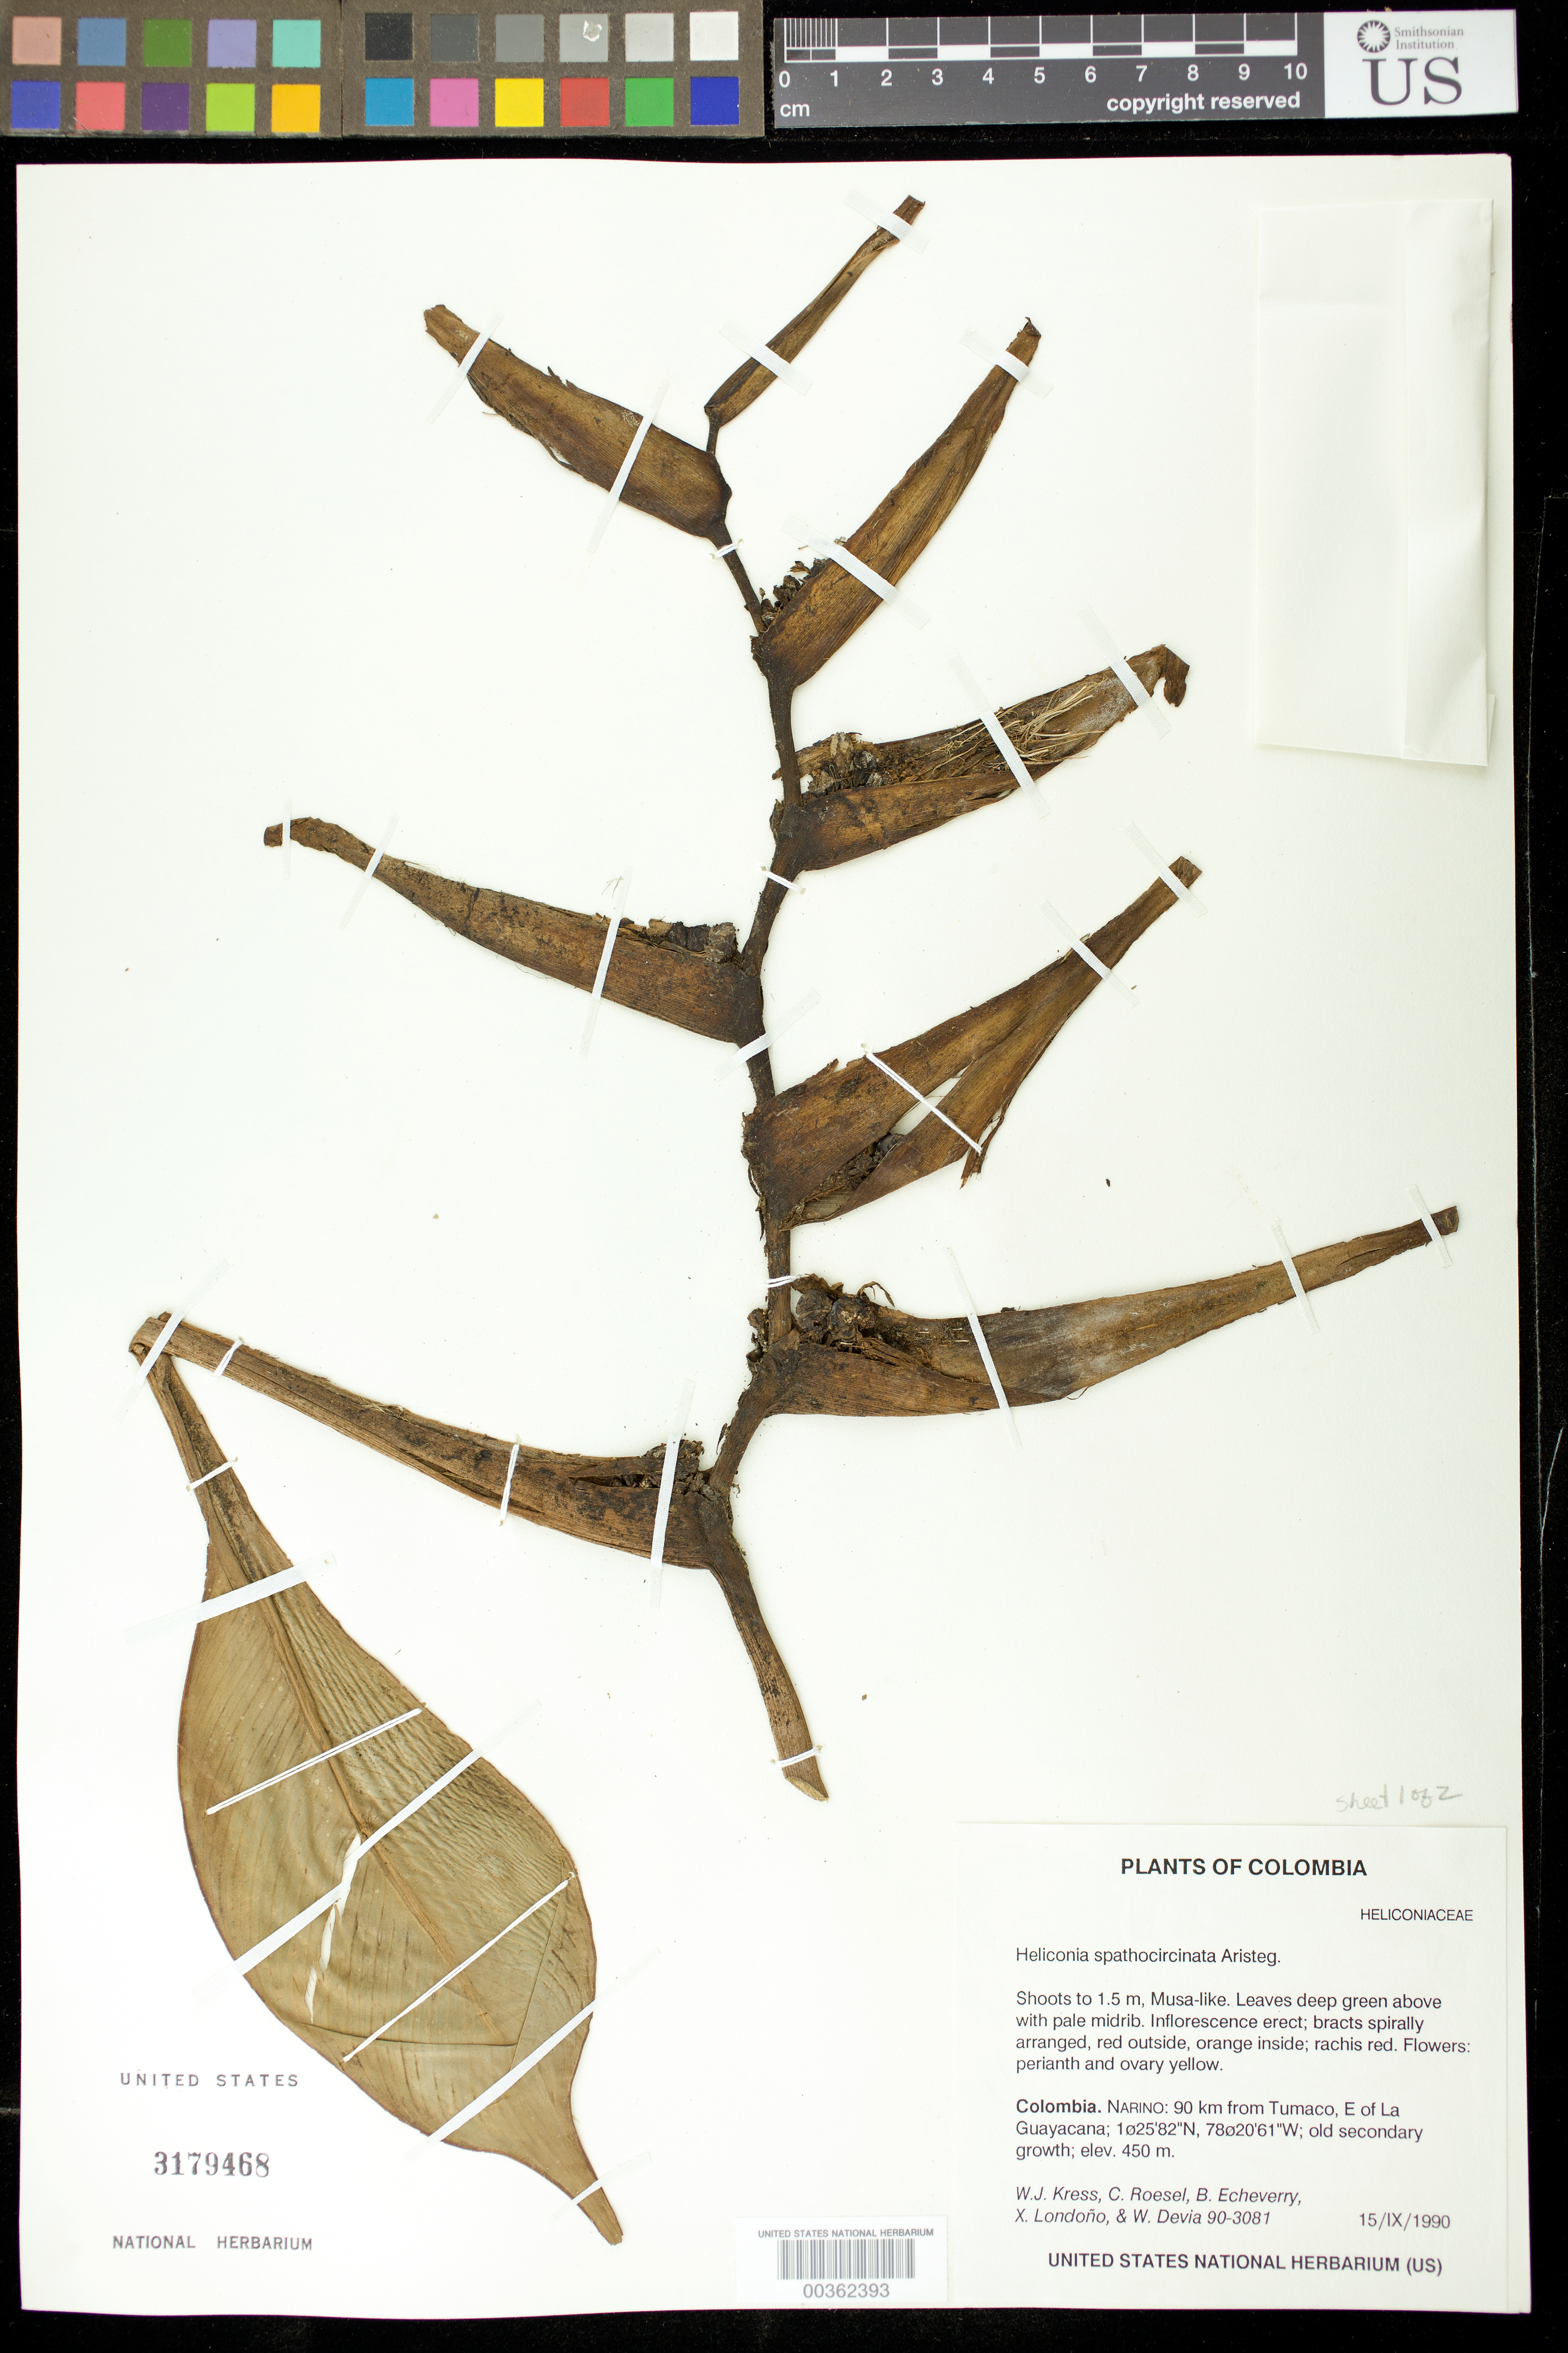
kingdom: Plantae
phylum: Tracheophyta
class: Liliopsida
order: Zingiberales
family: Heliconiaceae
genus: Heliconia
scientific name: Heliconia spathocircinata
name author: Aristeg.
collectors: W. J. Kress, C. S. Roesel, B. Echeverry, X. Londoño & W. Devia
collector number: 90-3081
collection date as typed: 15 Sep 1990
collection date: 1990-09-15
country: Colombia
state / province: Nariño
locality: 64 km from Tumaco near la Guayacana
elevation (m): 450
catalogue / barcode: US 3179468